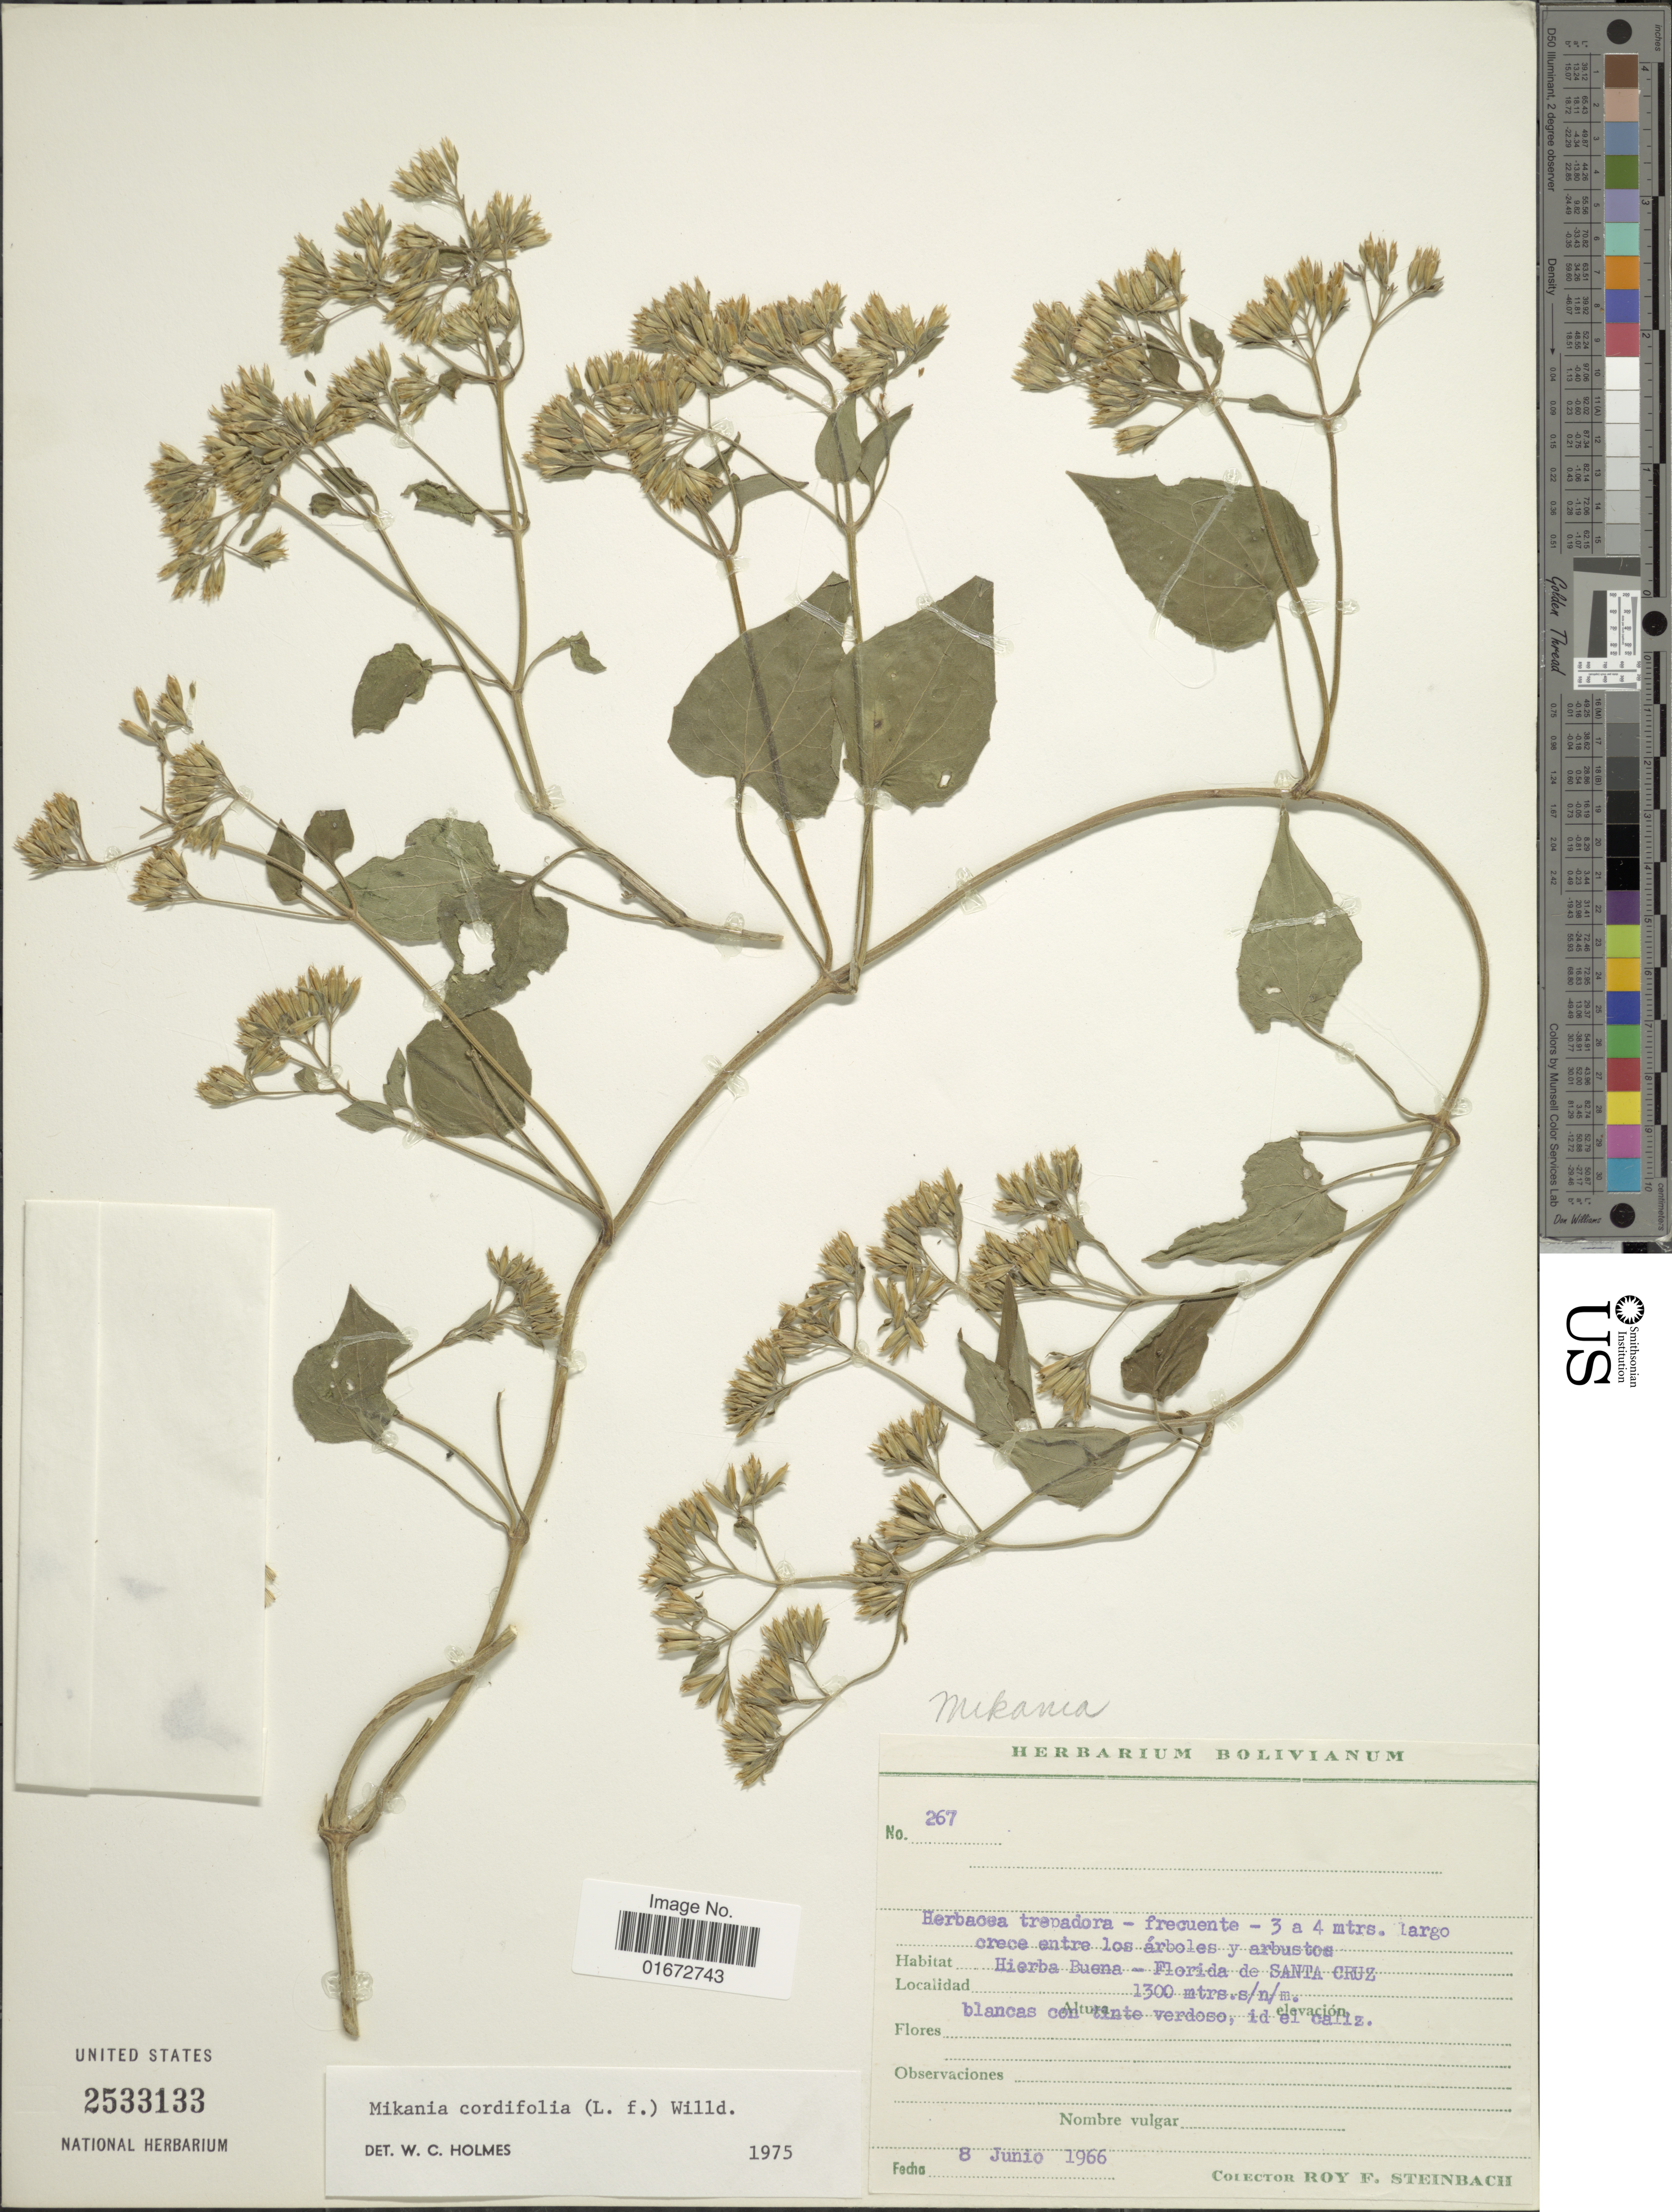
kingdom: Plantae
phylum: Tracheophyta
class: Magnoliopsida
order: Asterales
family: Asteraceae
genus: Mikania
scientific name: Mikania cordifolia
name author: Kunth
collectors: R. F. Steinbach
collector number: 267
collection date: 1966-06-08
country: Bolivia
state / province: Santa Cruz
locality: Hierba Buena - Florida de Santa Cruz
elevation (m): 1300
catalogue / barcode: US 2533133